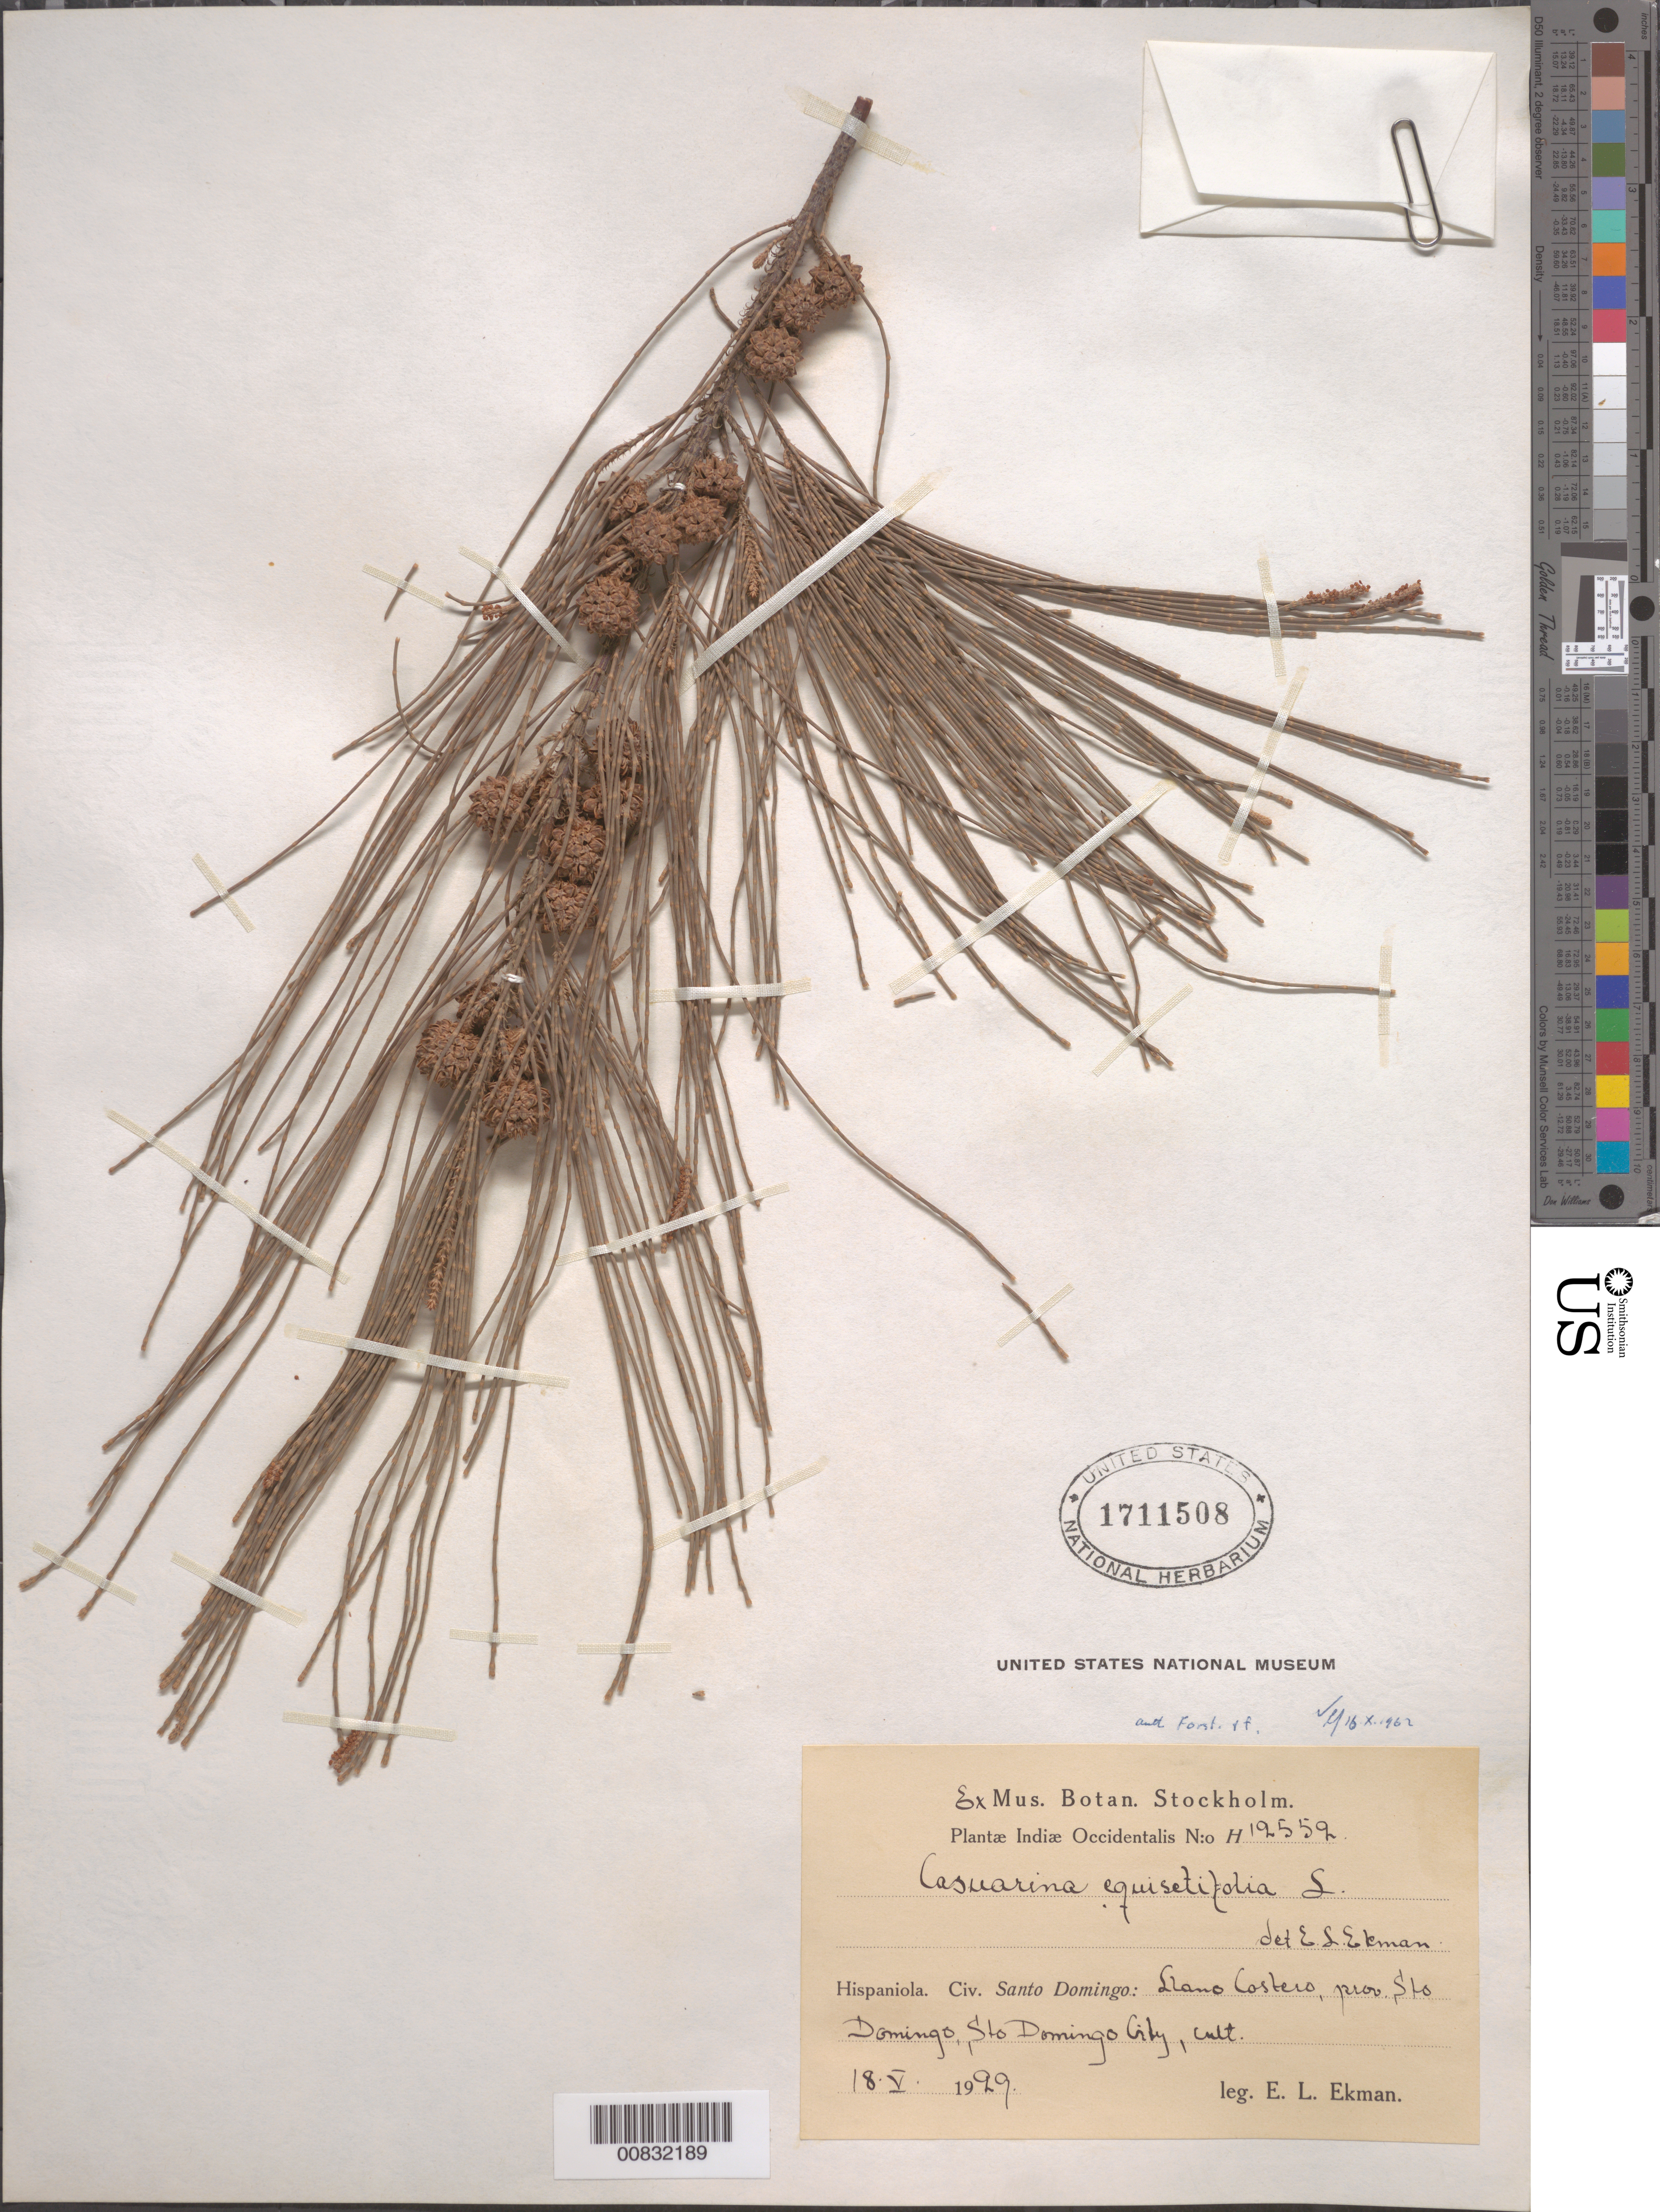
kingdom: Plantae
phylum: Tracheophyta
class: Magnoliopsida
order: Fagales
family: Casuarinaceae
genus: Casuarina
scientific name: Casuarina equisetifolia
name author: L.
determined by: Ekman, E. L.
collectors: E. L. Ekman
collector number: H 12552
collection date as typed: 18 May 1929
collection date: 1929-05-18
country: Dominican Republic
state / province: Distrito Nacional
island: Hispaniola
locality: Llano Costero, Prov. Sto. Domingo. Sto. Domingo city.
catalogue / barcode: US 1711508